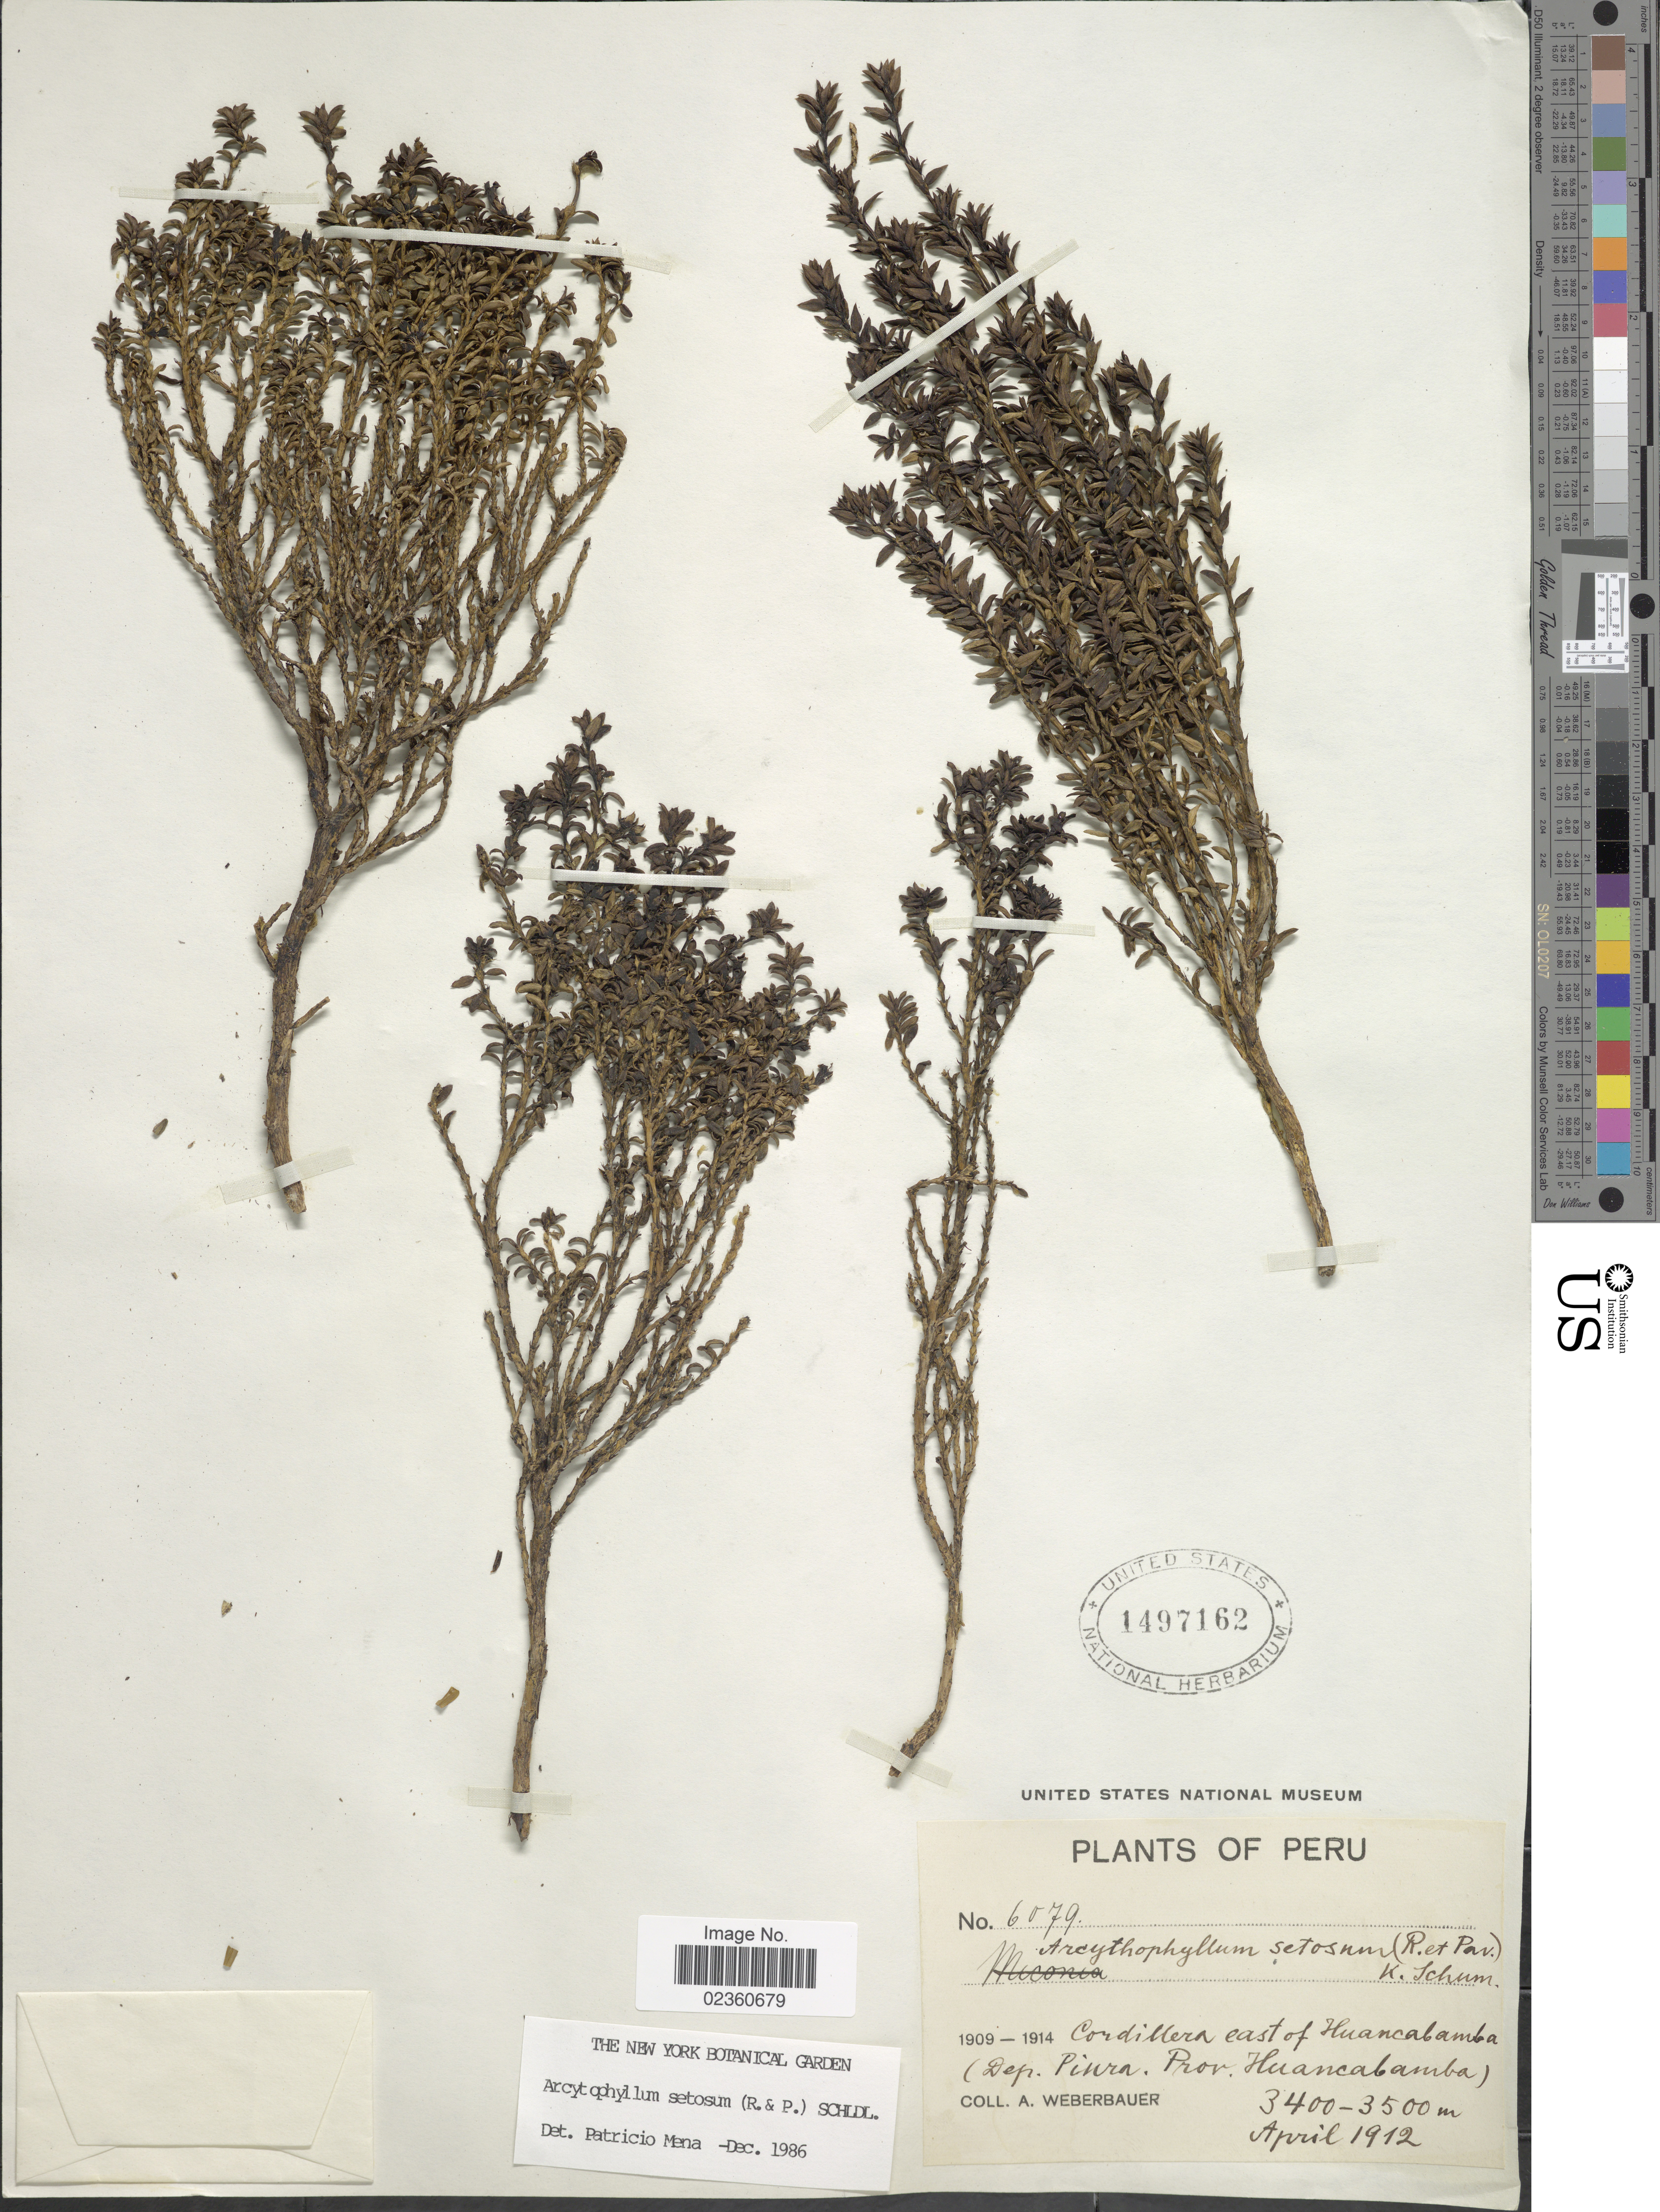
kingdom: Plantae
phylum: Tracheophyta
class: Magnoliopsida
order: Gentianales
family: Rubiaceae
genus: Arcytophyllum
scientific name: Arcytophyllum setosum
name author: (Ruiz & Pav.) Schltdl.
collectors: A. Weberbauer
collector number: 6079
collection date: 1912-04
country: Peru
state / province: Piura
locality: Cordillera east of Huancabamba (Dep. Piura, Prov. Huancabamba)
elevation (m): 3400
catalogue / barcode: US 1497162